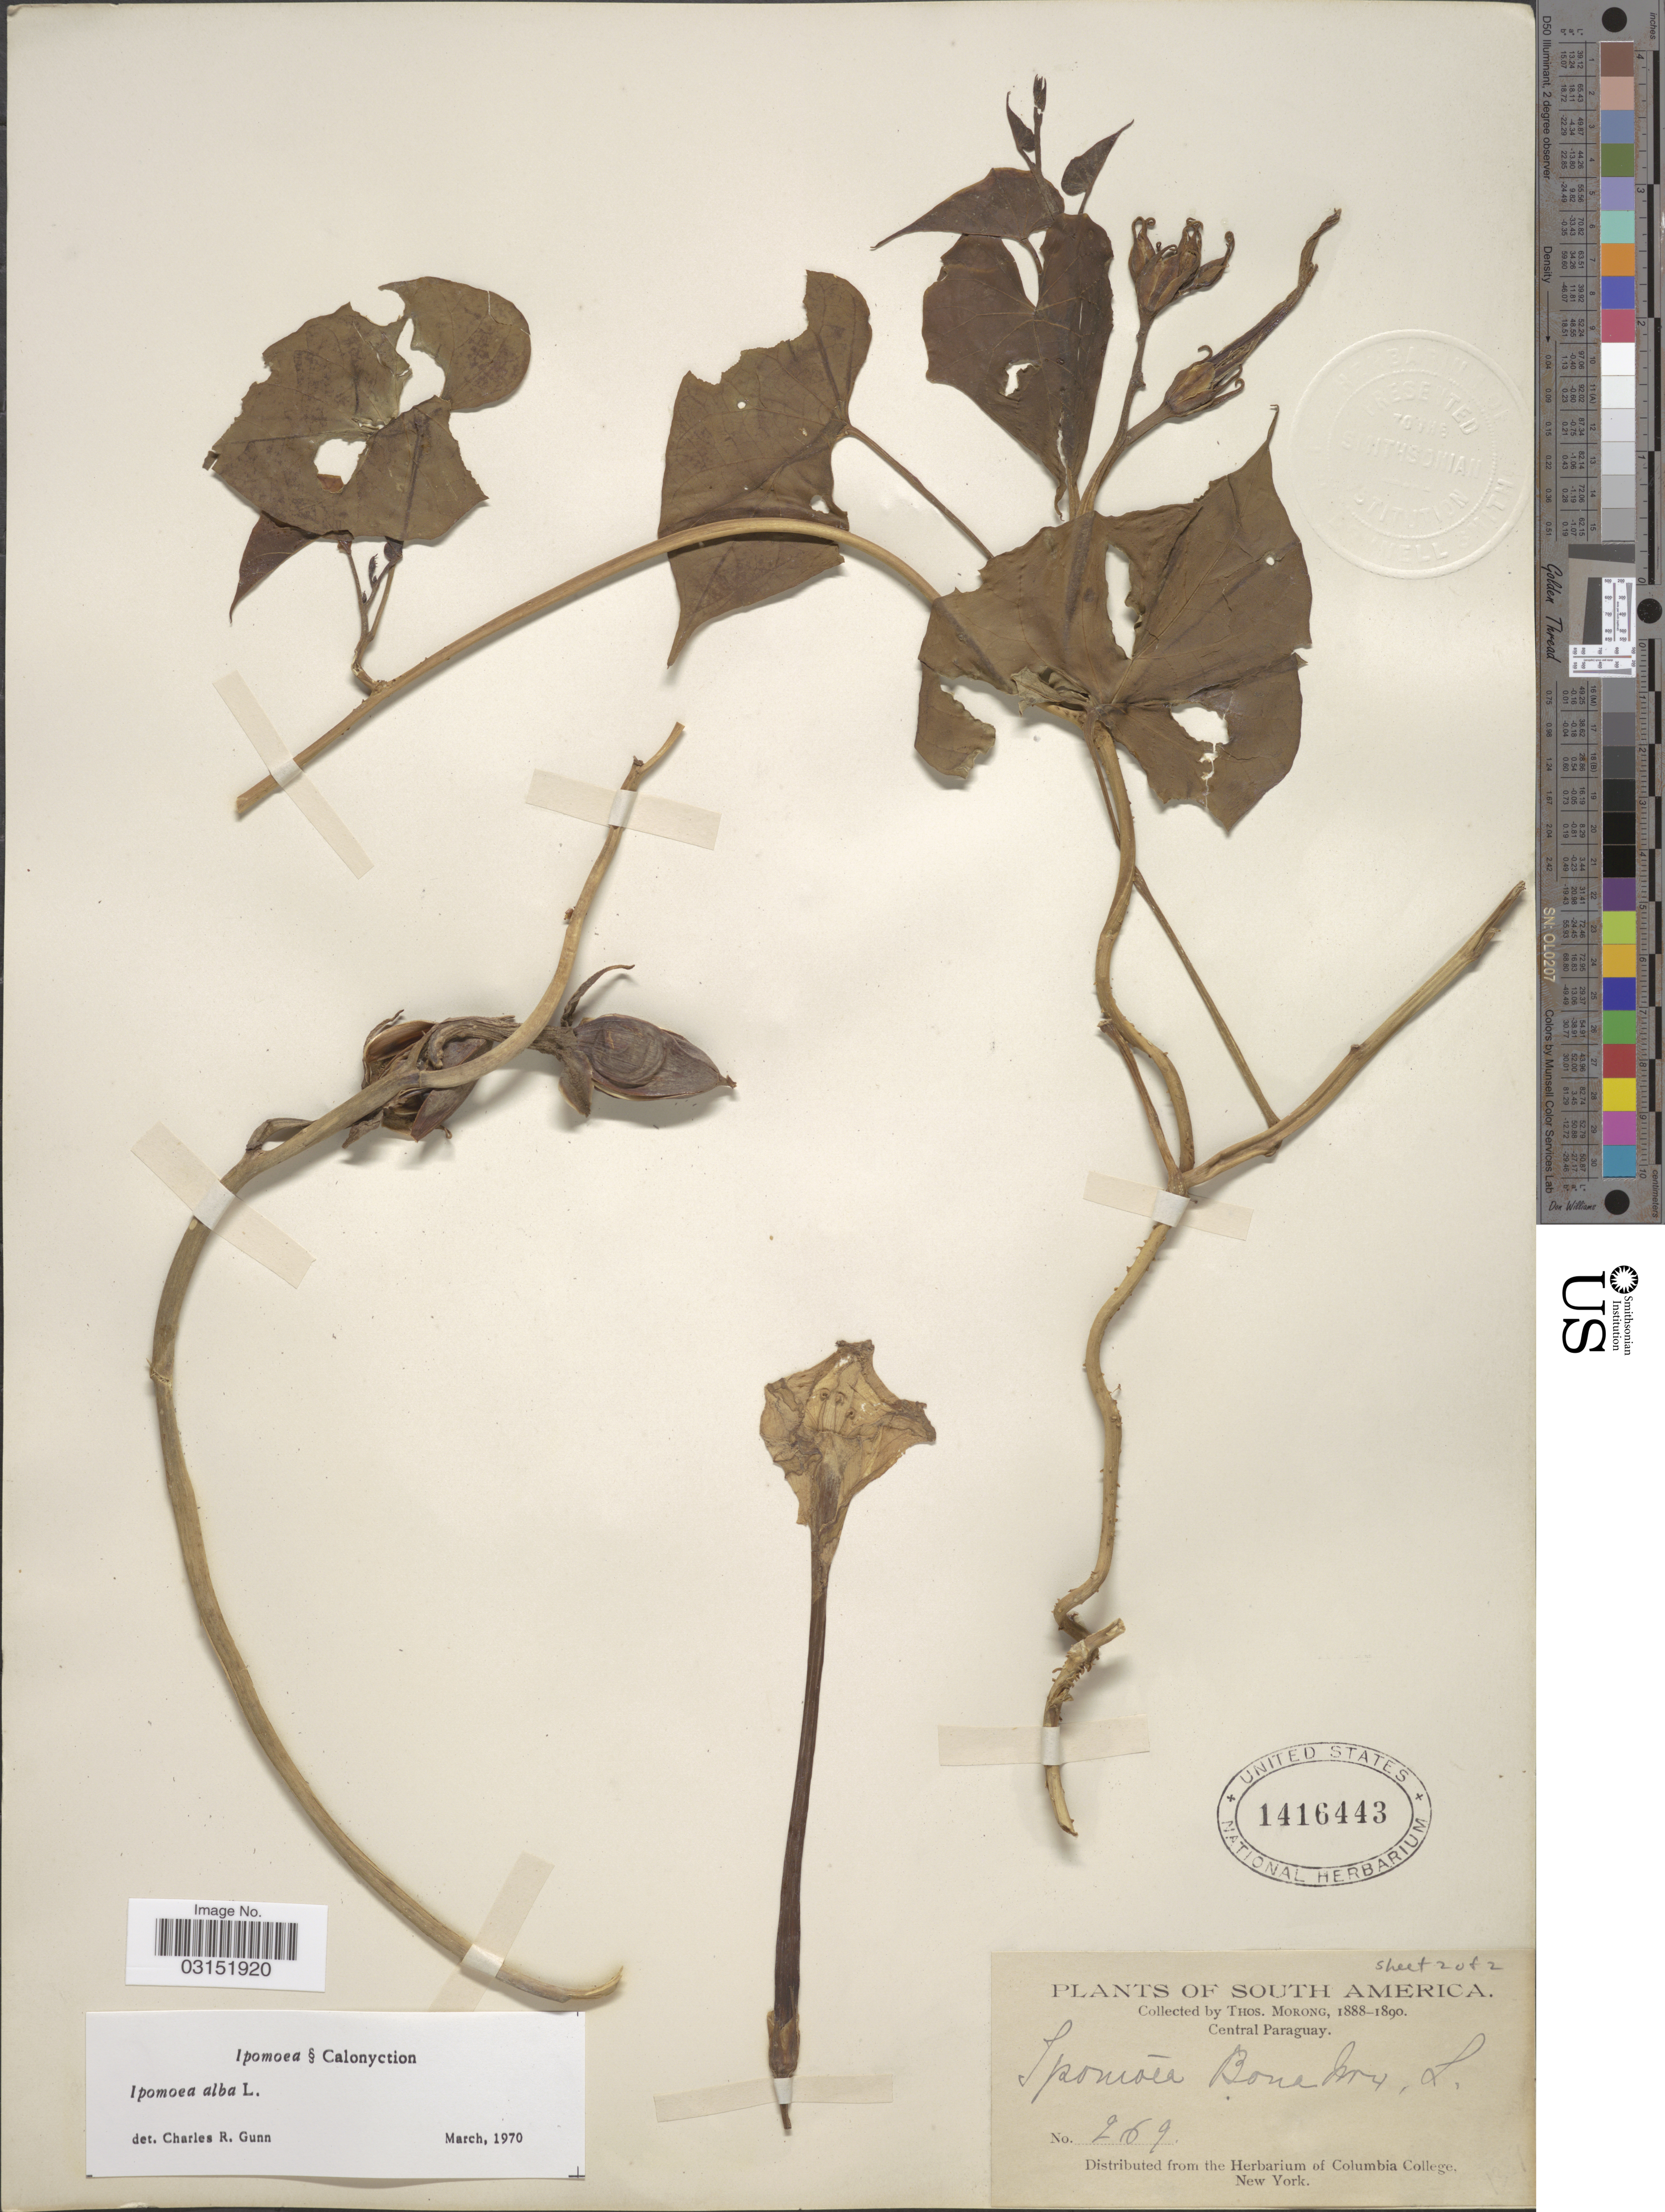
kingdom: Plantae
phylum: Tracheophyta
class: Magnoliopsida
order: Solanales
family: Convolvulaceae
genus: Ipomoea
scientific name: Ipomoea alba L.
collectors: ex herb. T. Morong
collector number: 269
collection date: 1888/1890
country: Paraguay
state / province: Central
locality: Central Paraguay.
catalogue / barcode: US 1416443